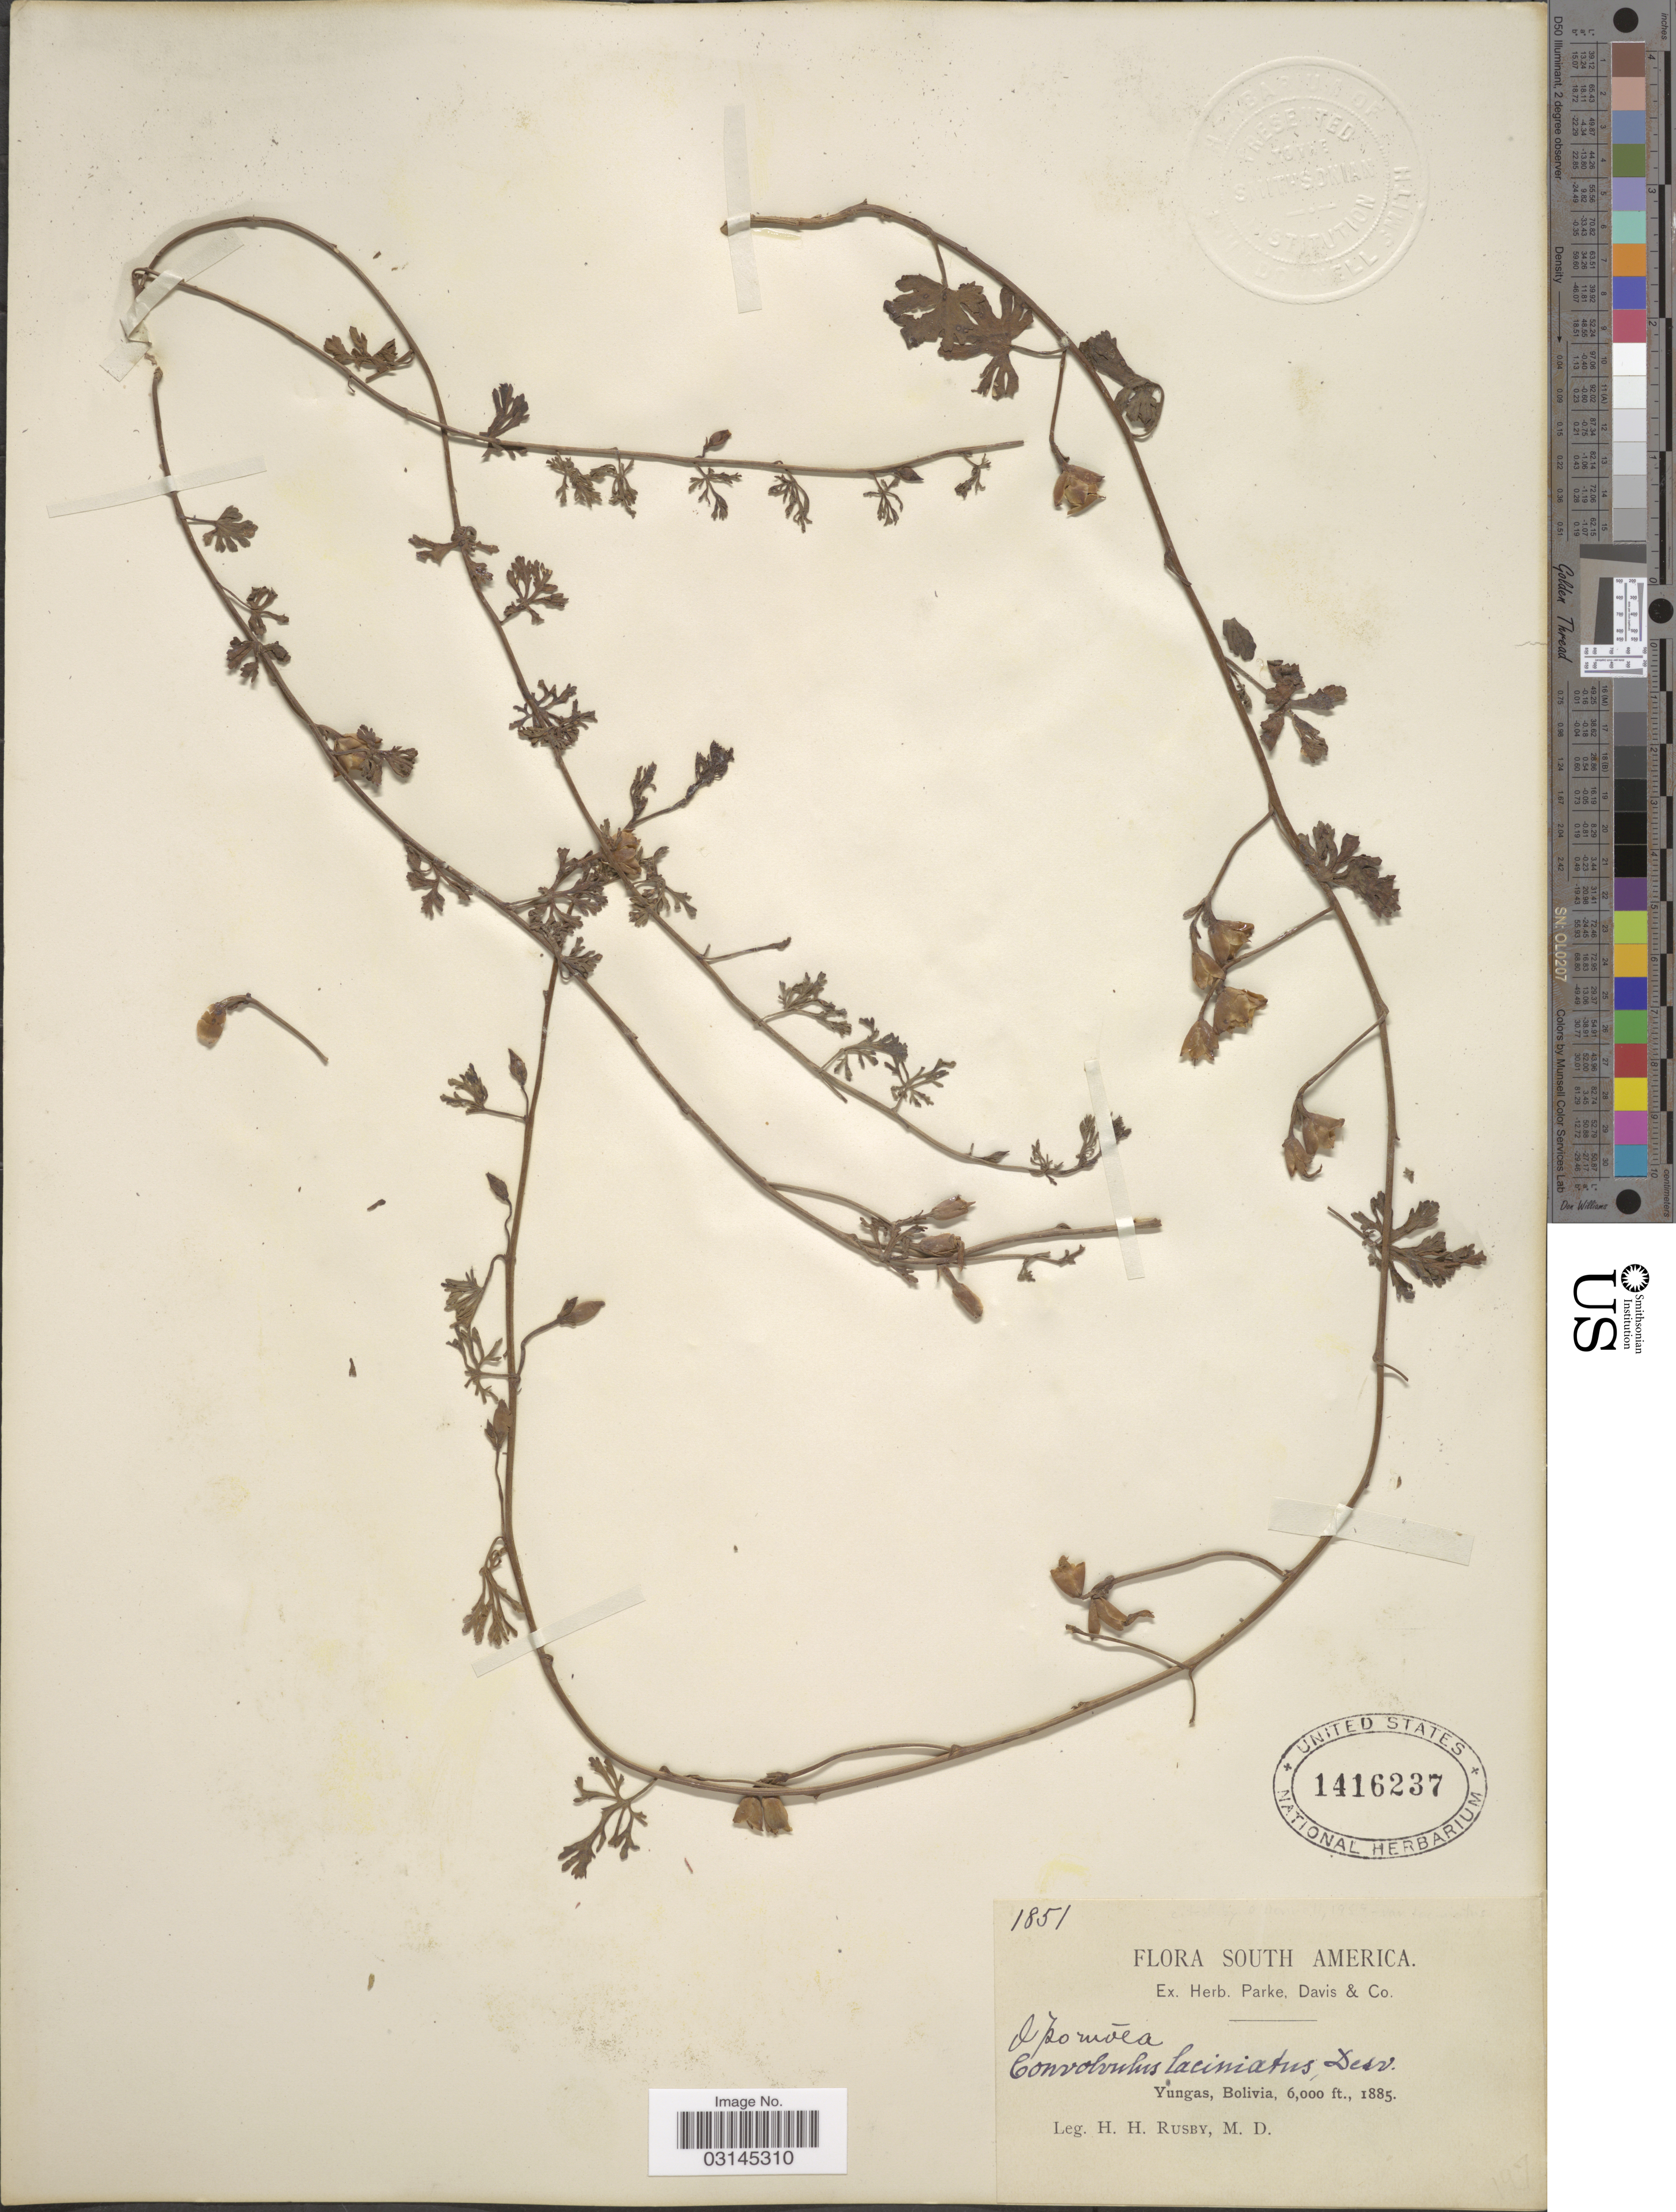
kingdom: Plantae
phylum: Tracheophyta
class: Magnoliopsida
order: Solanales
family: Convolvulaceae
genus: Convolvulus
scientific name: Convolvulus laciniatus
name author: Desr.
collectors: H. H. Rusby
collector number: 1851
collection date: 1885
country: Bolivia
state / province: La Paz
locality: Yungas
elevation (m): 1829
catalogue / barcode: US 1416237